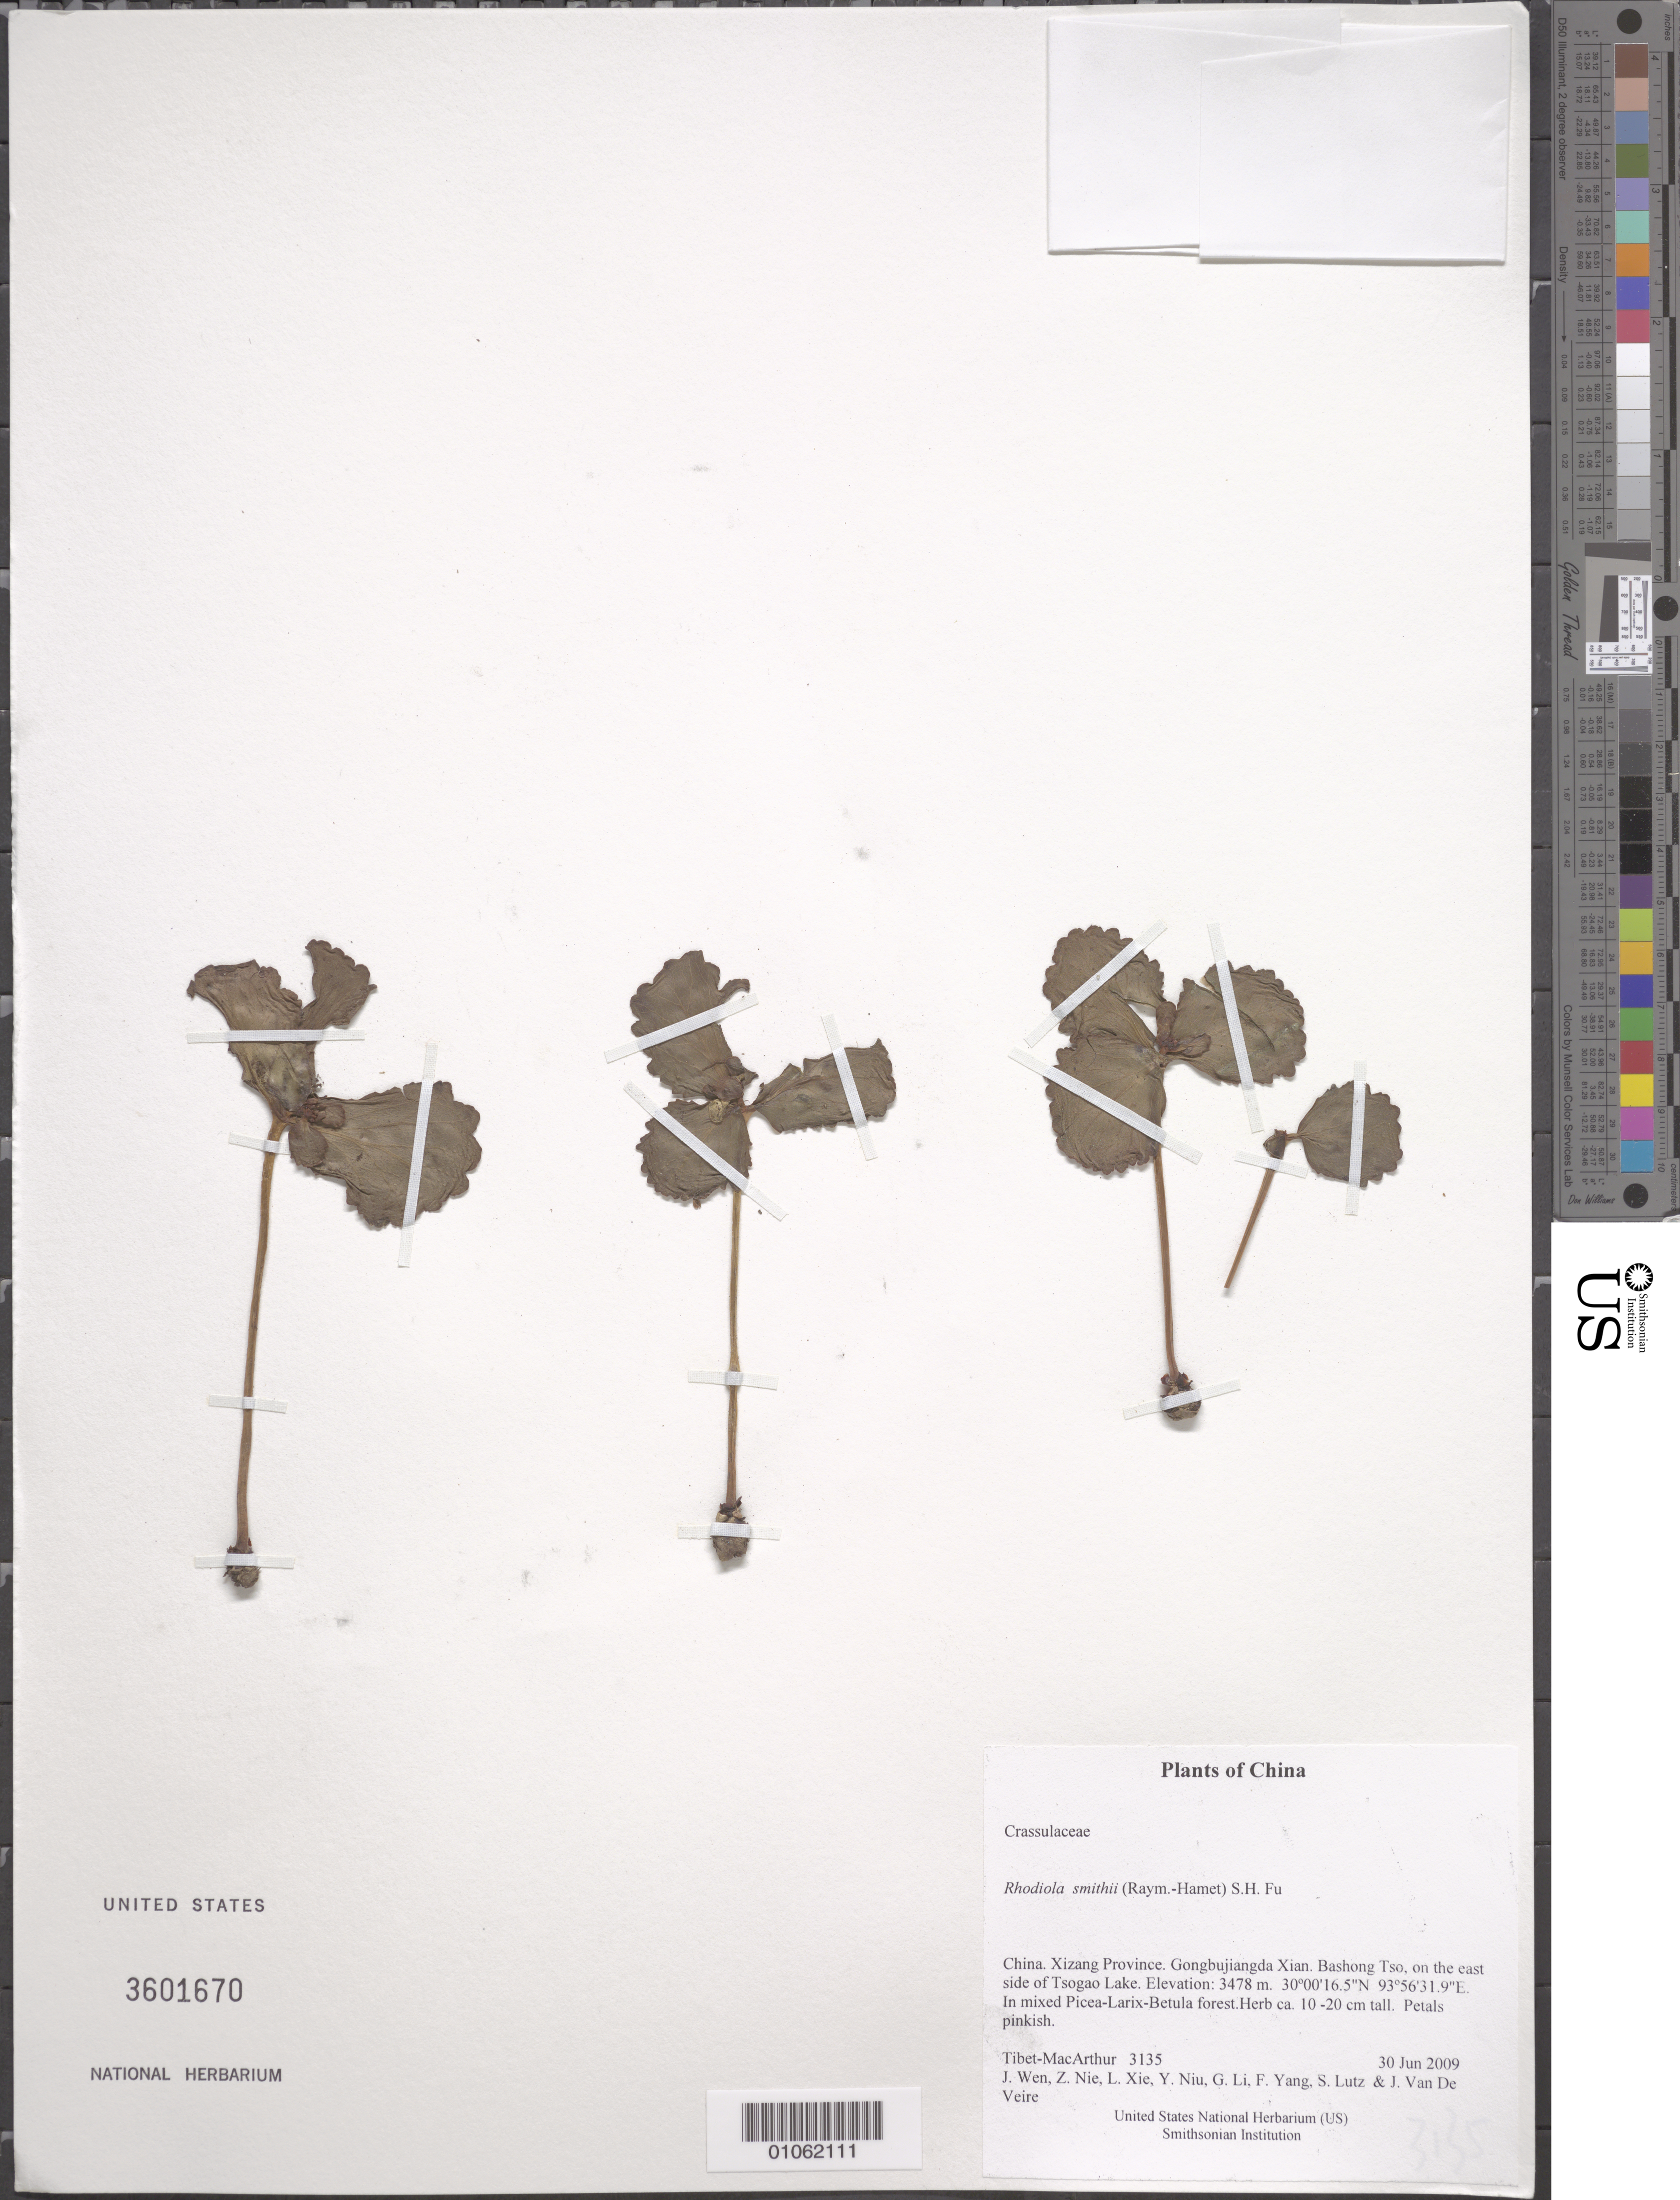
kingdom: Plantae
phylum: Tracheophyta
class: Magnoliopsida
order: Saxifragales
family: Crassulaceae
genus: Rhodiola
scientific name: Rhodiola smithii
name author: (Raym.-Hamet) S.H. Fu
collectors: Tibet-MacArthur, J. Wen, Z. Nie, L. Xie, Y. Niu, G. Li, F. Yang, S. Lutz & J. Van De Veire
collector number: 3135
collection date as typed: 30 Jun 2009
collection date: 2009-06-30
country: China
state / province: Xizang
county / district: Gongbujiangda Xian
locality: Bashong Tso, on the east side of Tsogao Lake.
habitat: In mixed Picea-Larix-Betula forest.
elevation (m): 3478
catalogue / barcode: US 3601670